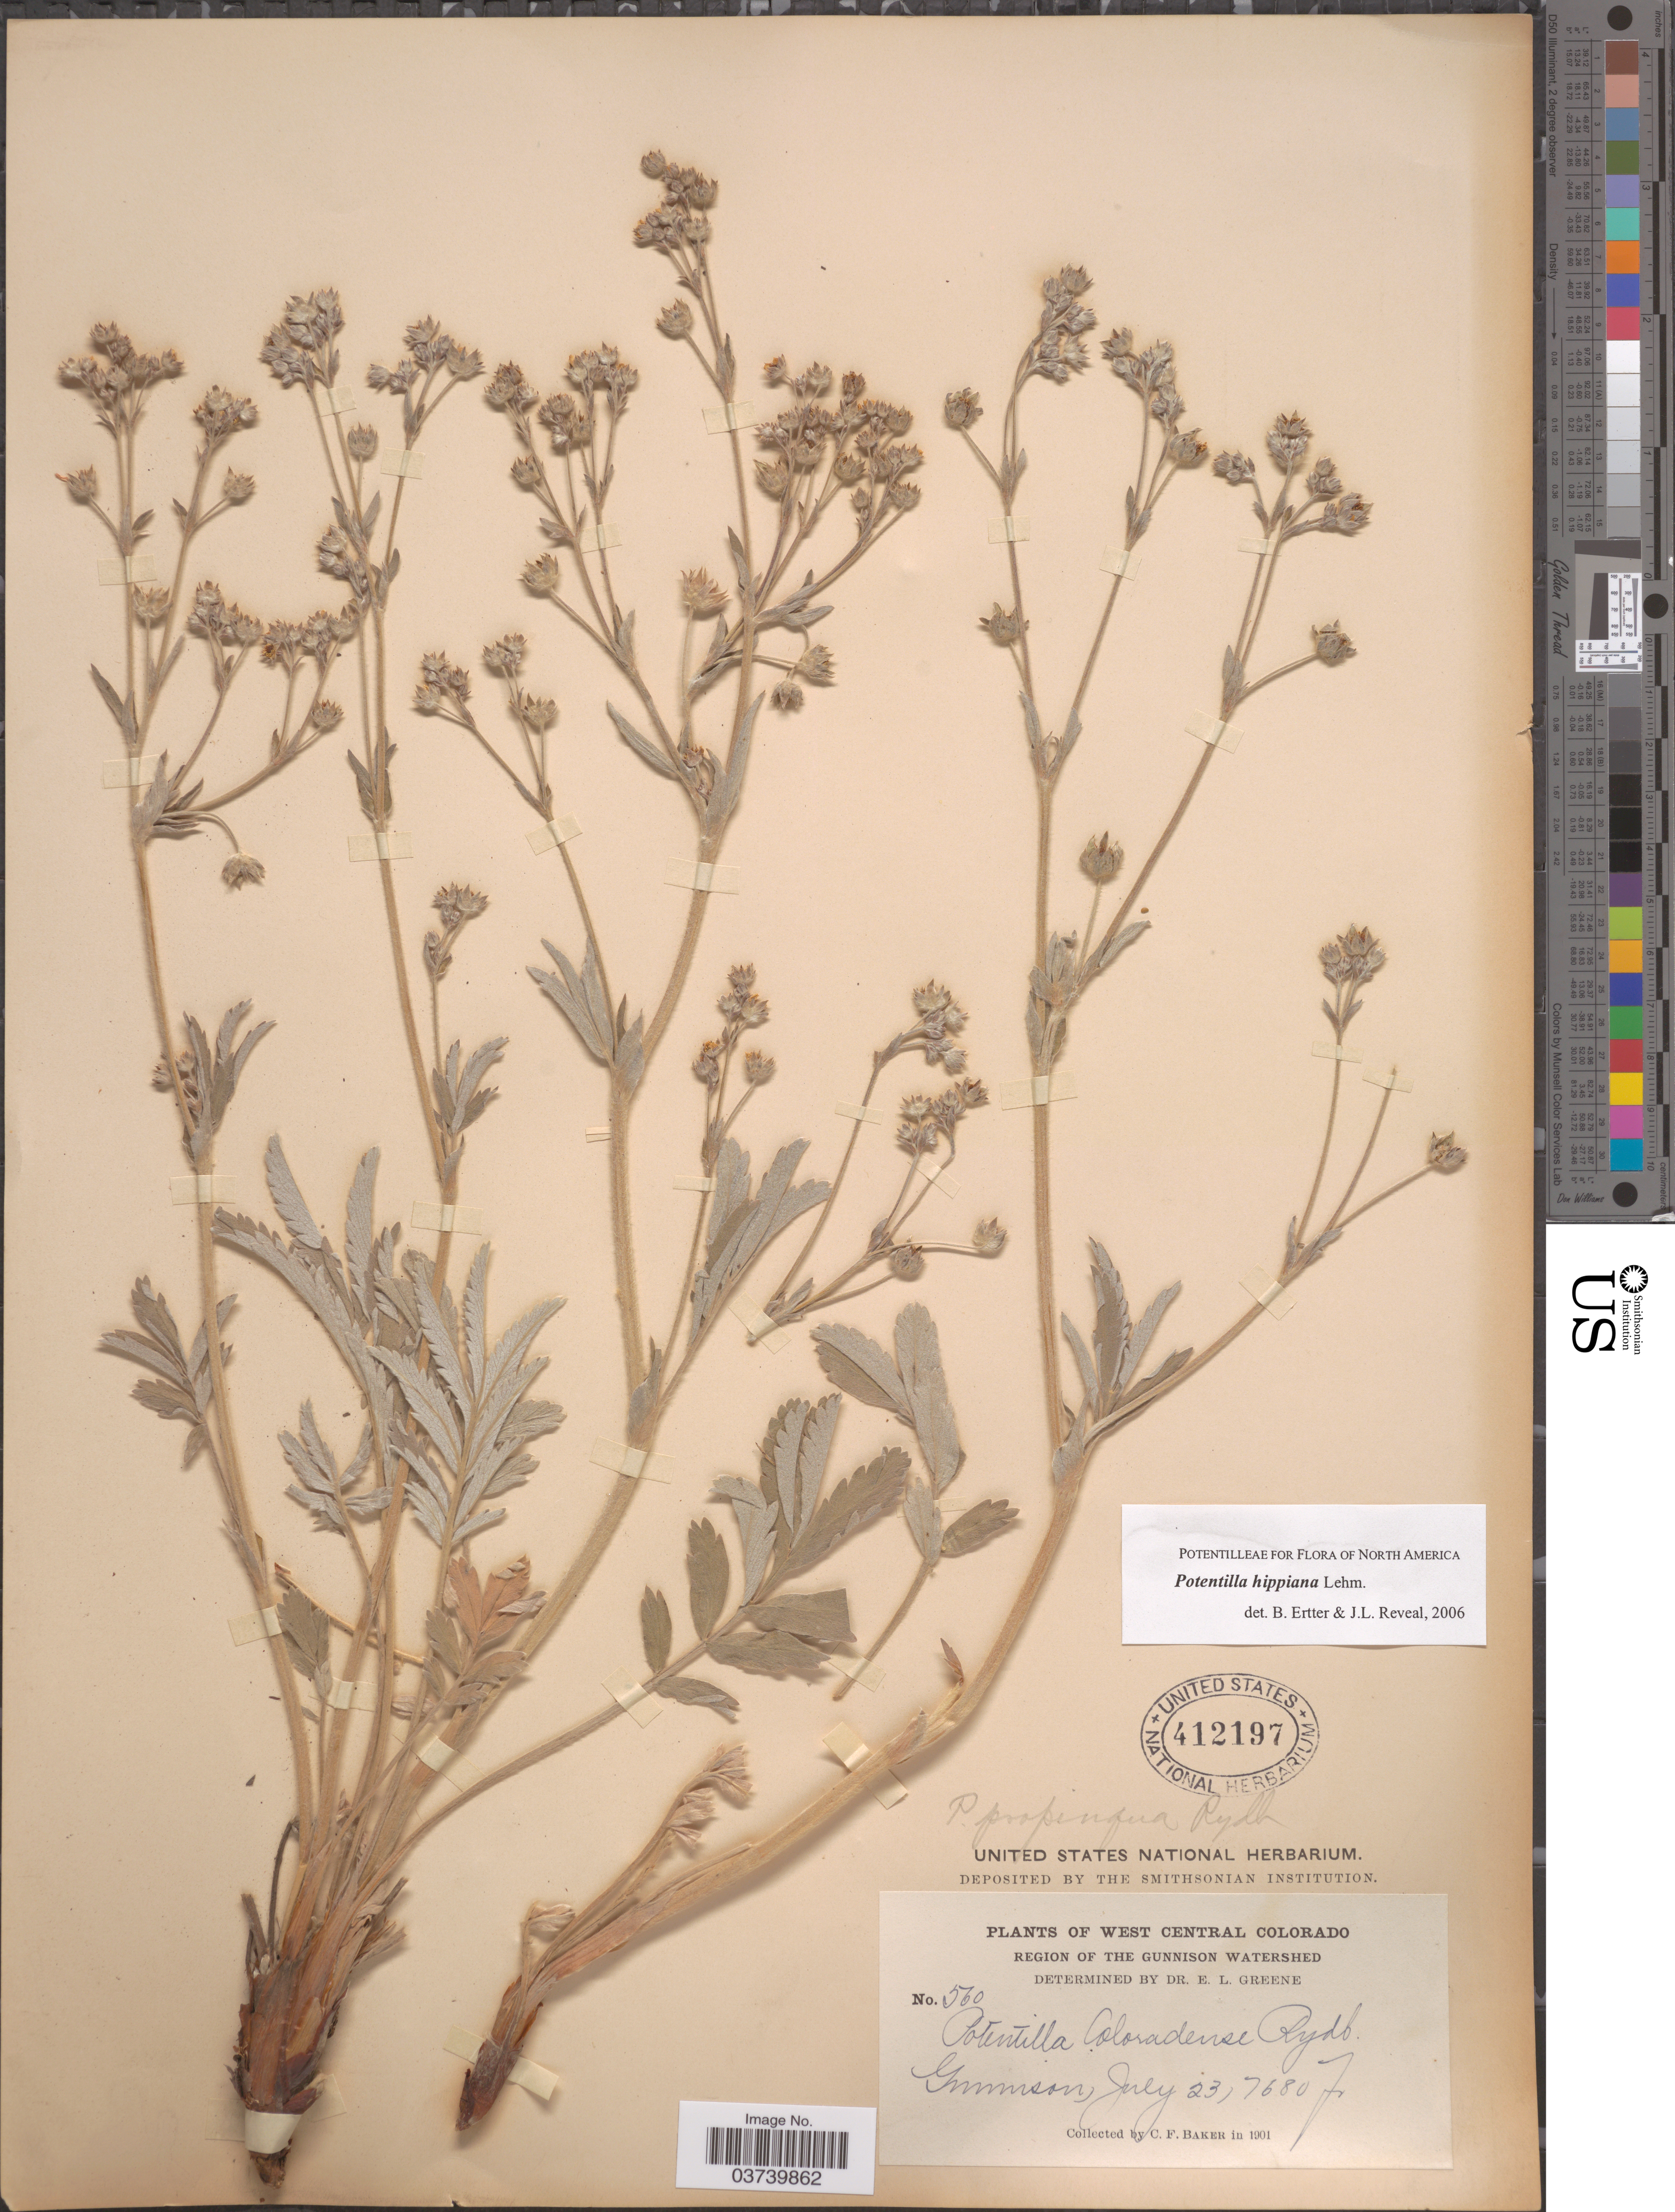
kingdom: Plantae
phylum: Tracheophyta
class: Magnoliopsida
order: Rosales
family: Rosaceae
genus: Potentilla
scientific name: Potentilla hippiana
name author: Lehm.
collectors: C. F. Baker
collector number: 560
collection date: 1901-07-23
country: United States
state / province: Colorado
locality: West Central Colorado. Region of The Gunnison Watershed. Gunnison.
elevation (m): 2341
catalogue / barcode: US 412197